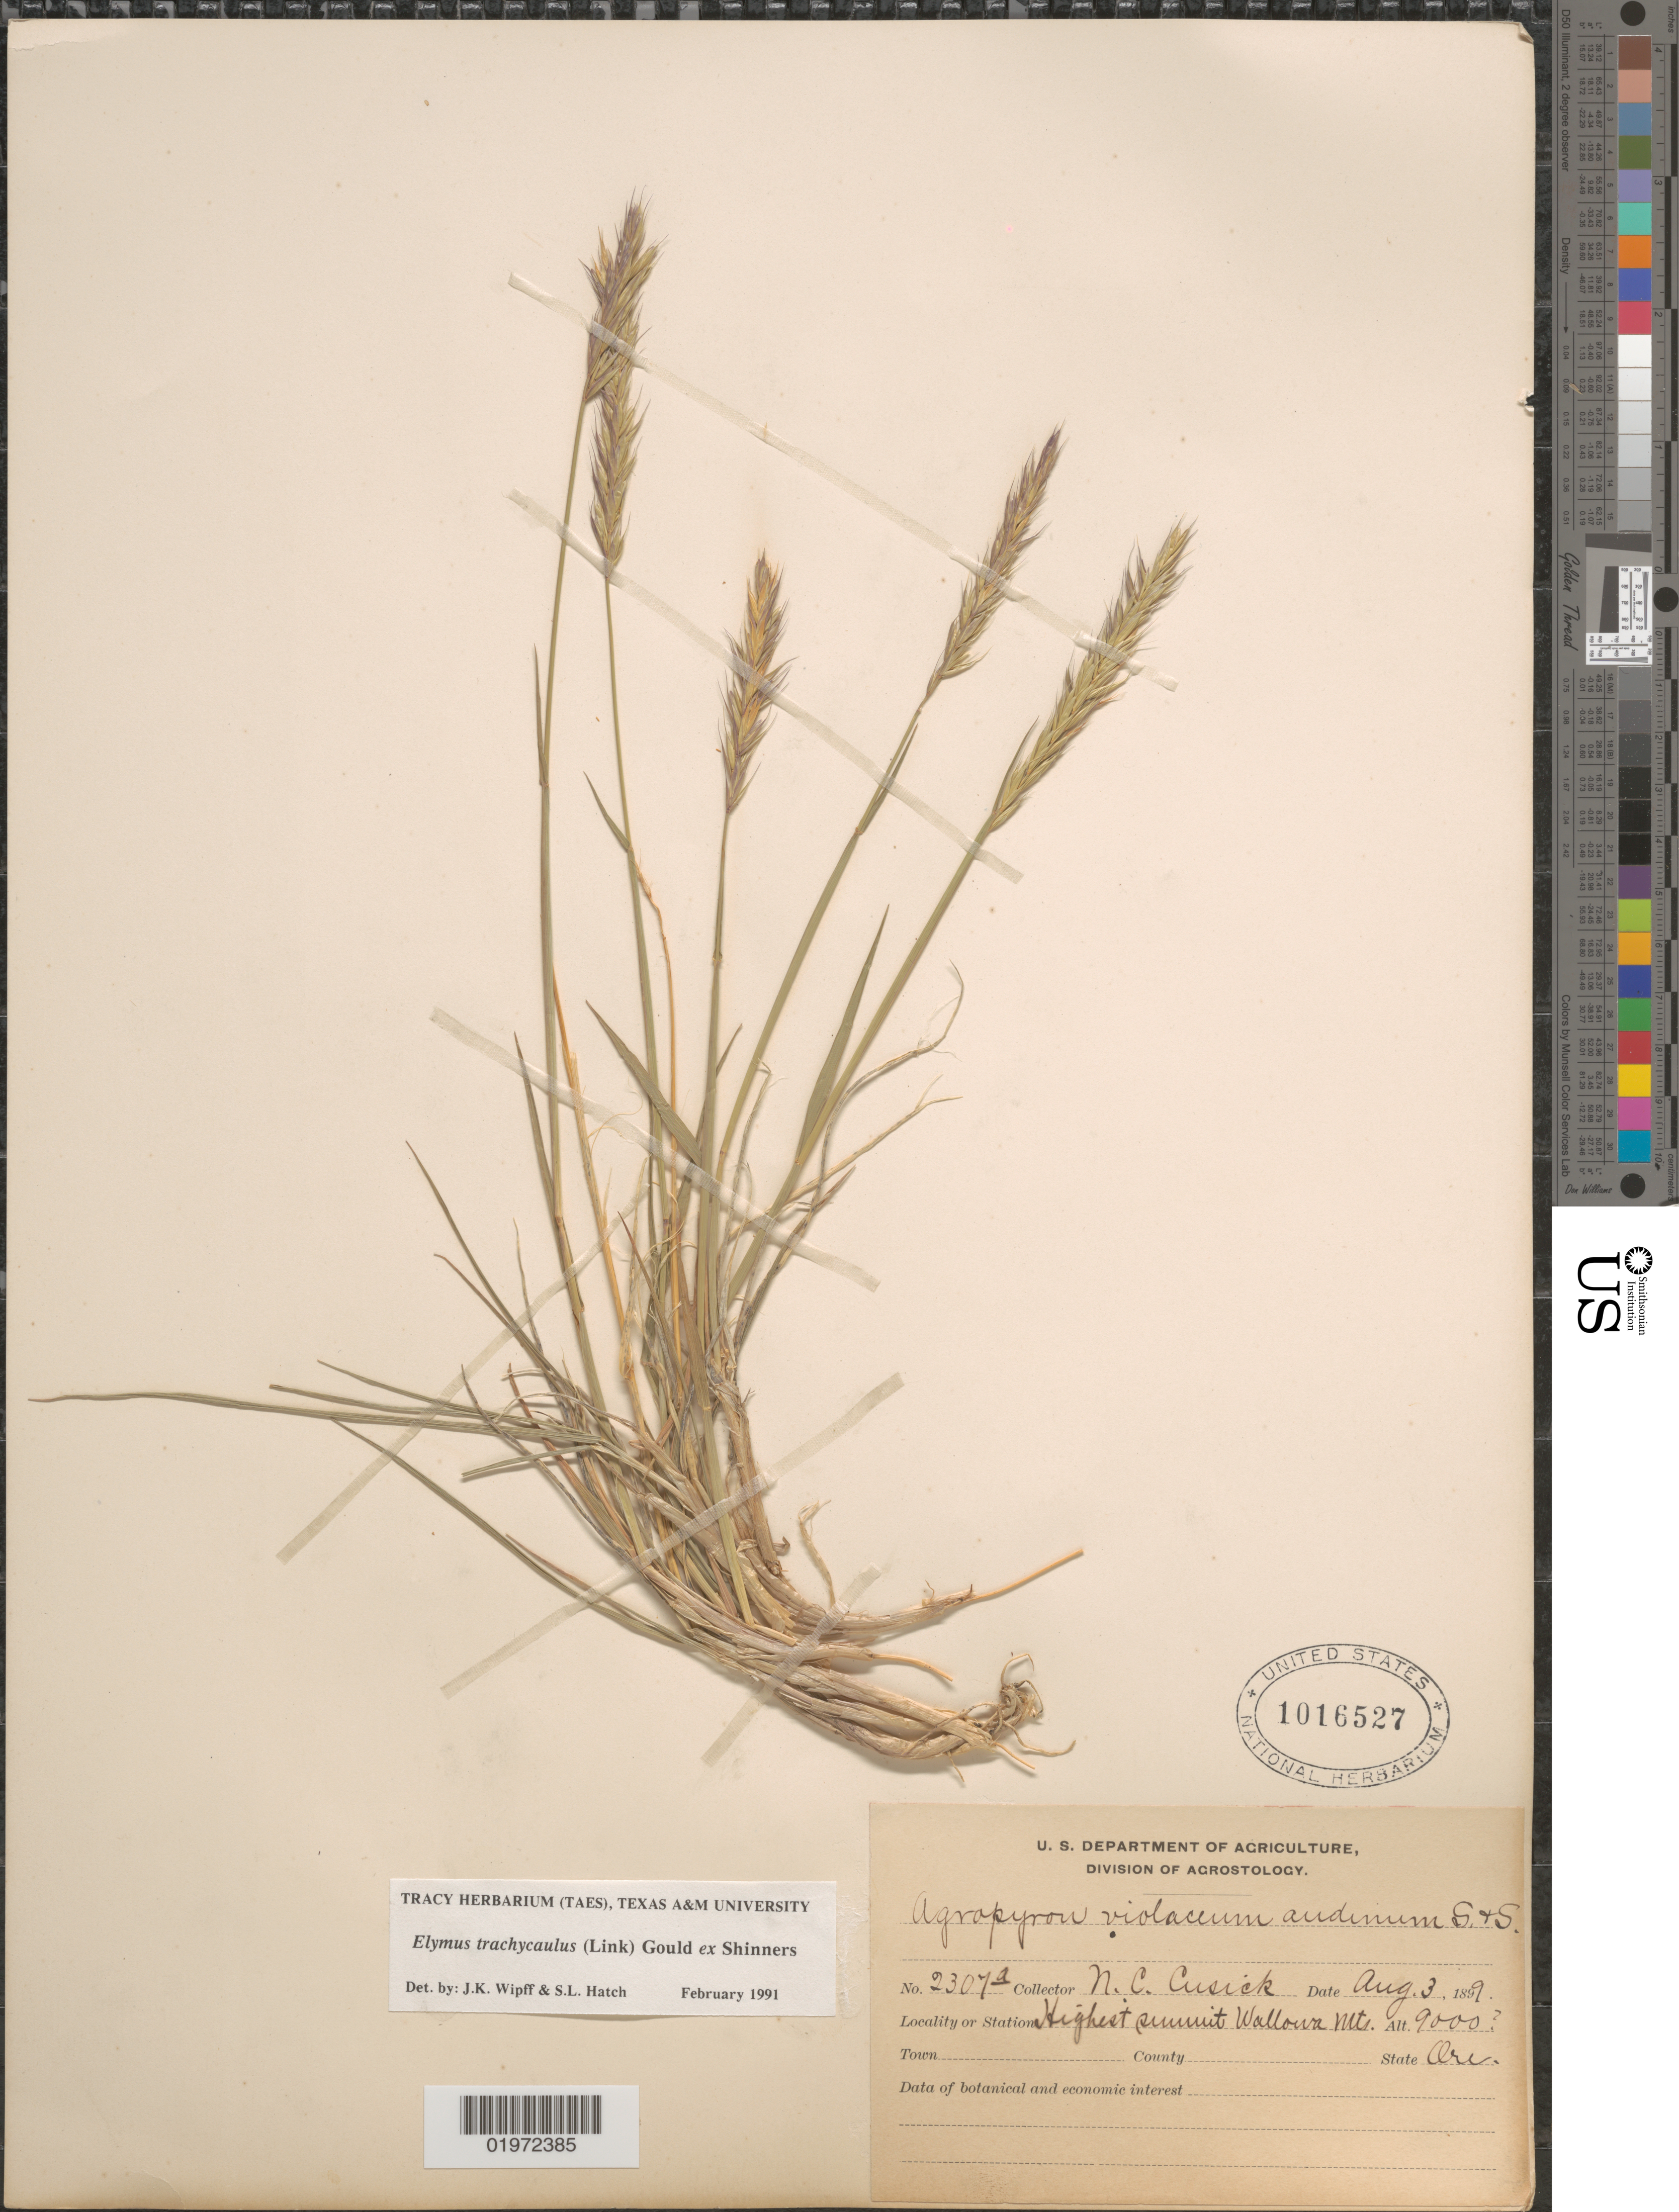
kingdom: Plantae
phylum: Tracheophyta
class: Liliopsida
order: Poales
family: Poaceae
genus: Elymus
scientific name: Elymus trachycaulus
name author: (Link) Gould ex Shinners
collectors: N. Cusick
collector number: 2307a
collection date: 1899-08-03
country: United States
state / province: Oregon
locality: Highest summig Wallowa Mts.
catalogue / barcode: US 1016527